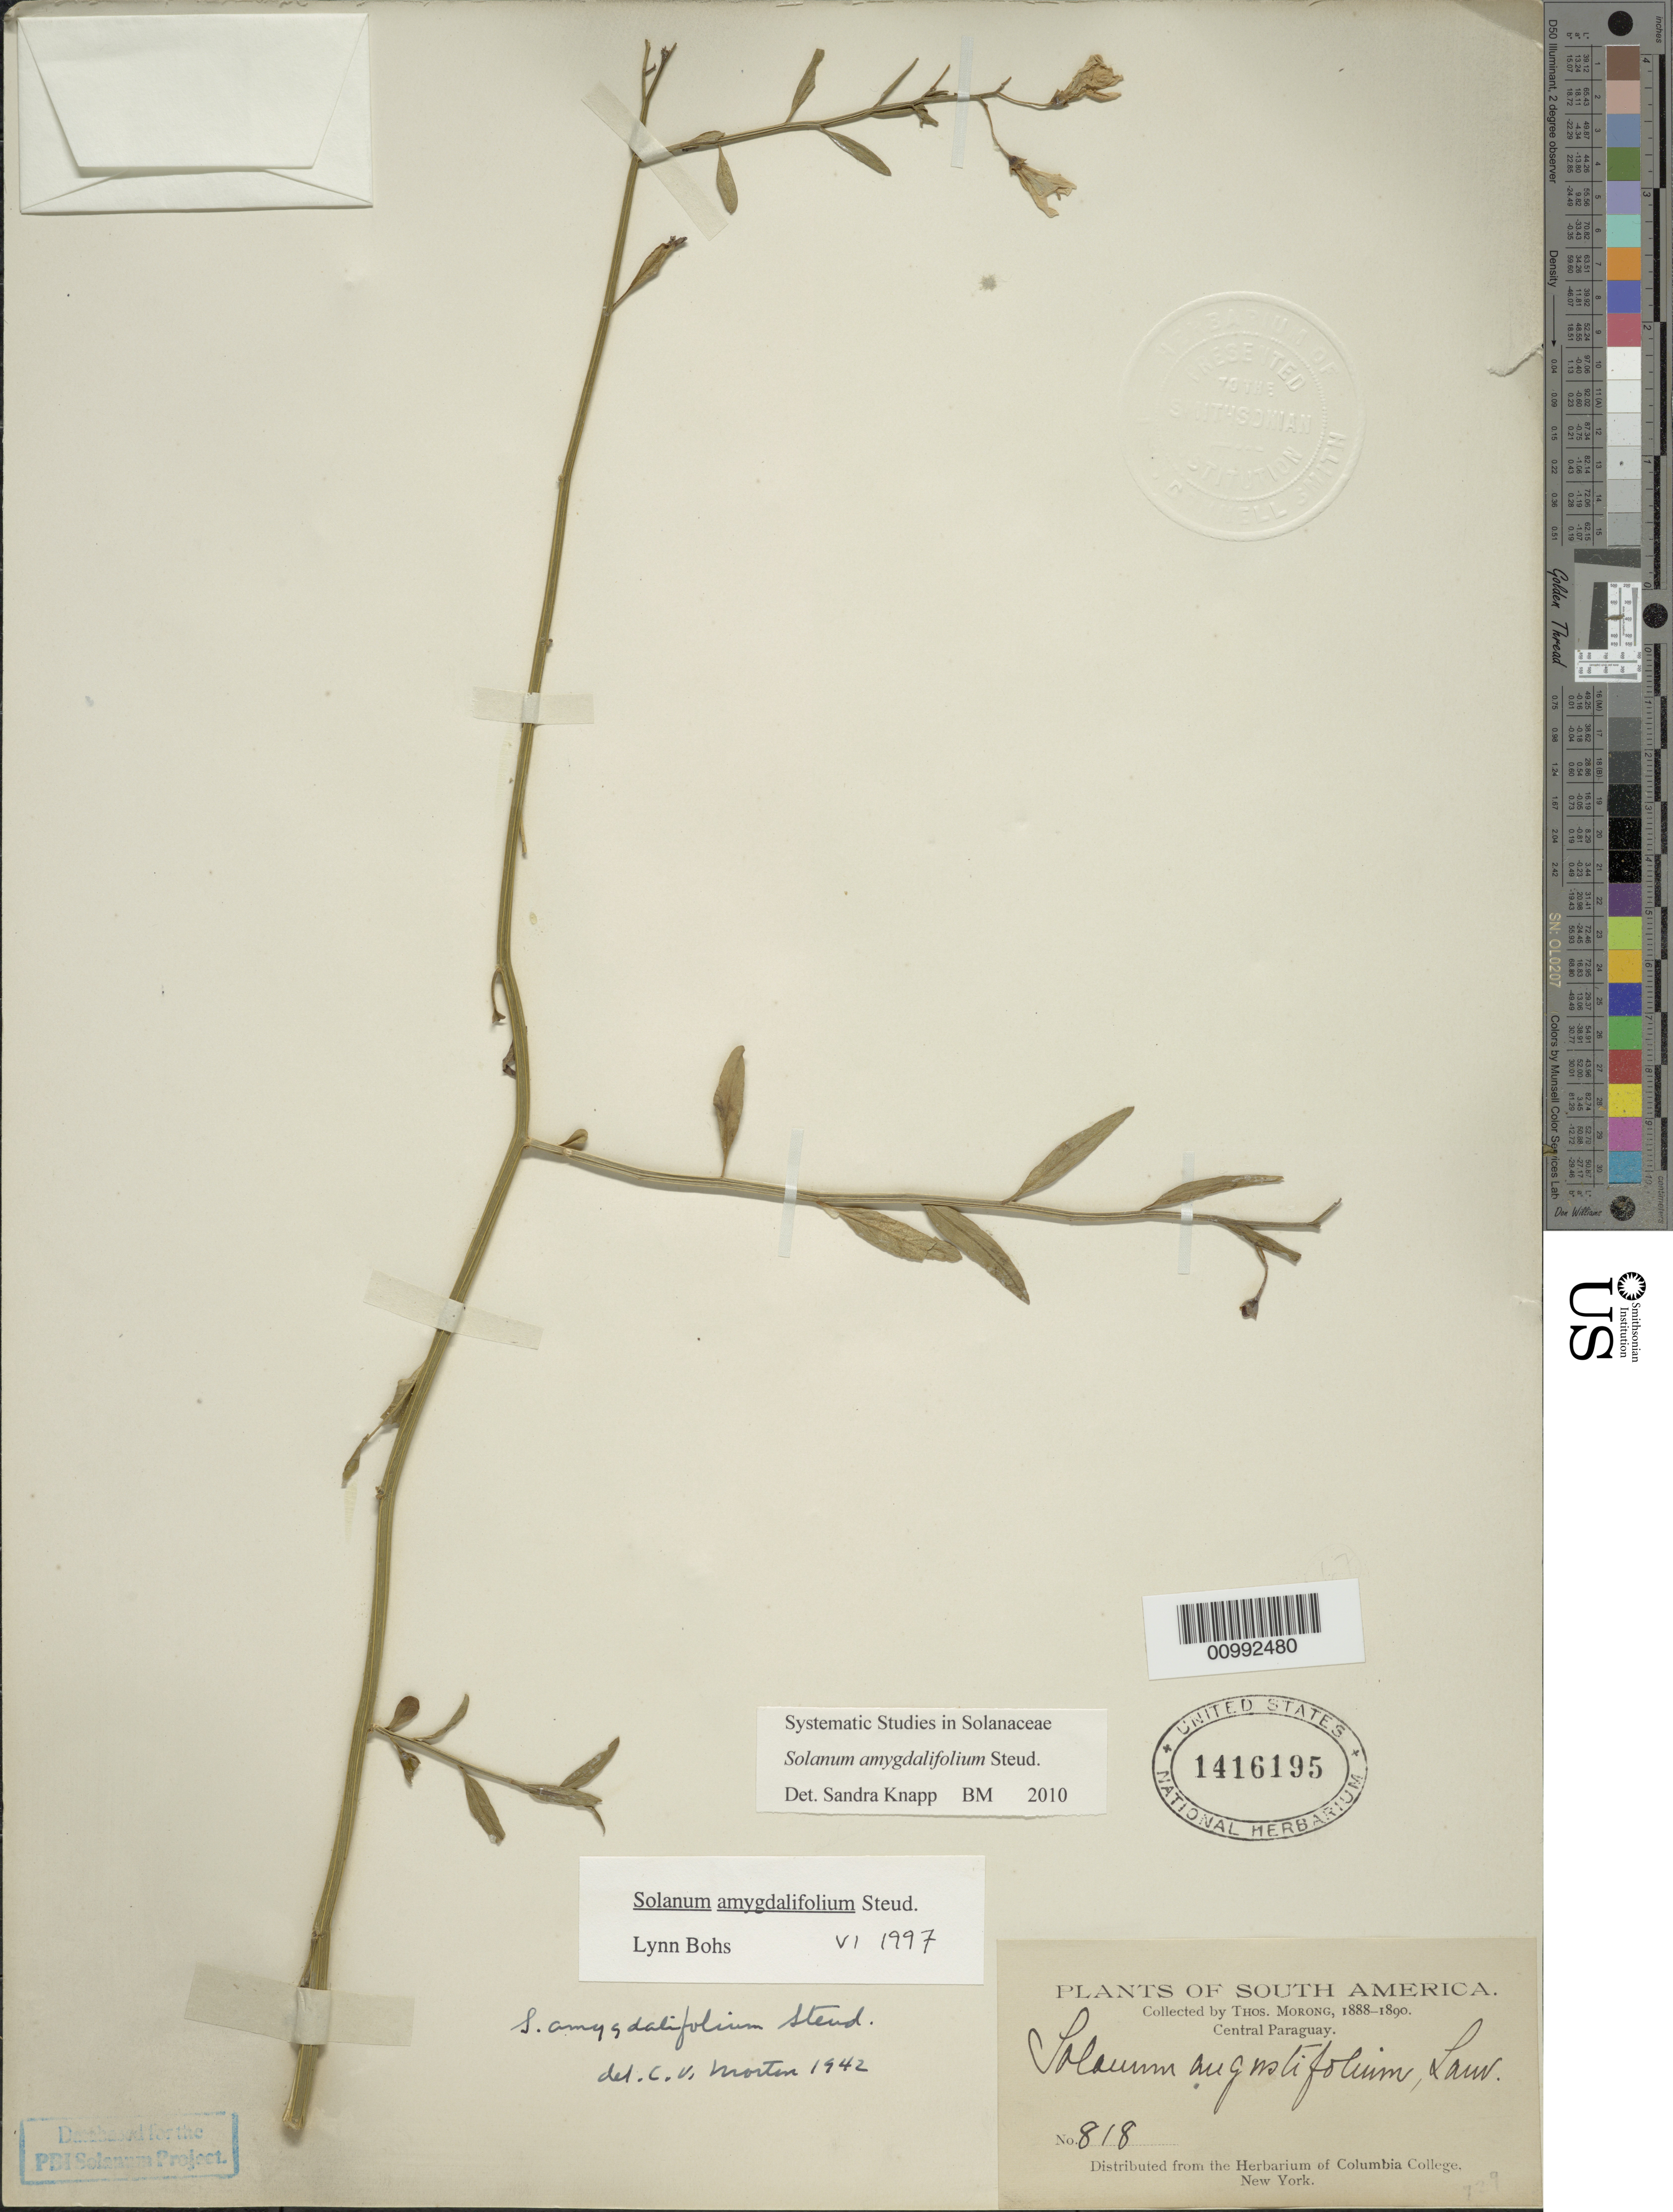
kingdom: Plantae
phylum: Tracheophyta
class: Magnoliopsida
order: Solanales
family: Solanaceae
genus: Solanum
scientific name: Solanum amygdalifolium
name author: Steud.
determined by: Knapp, S. D.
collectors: T. Morong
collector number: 818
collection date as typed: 1888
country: Paraguay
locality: central Paraguay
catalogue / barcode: US 1416195